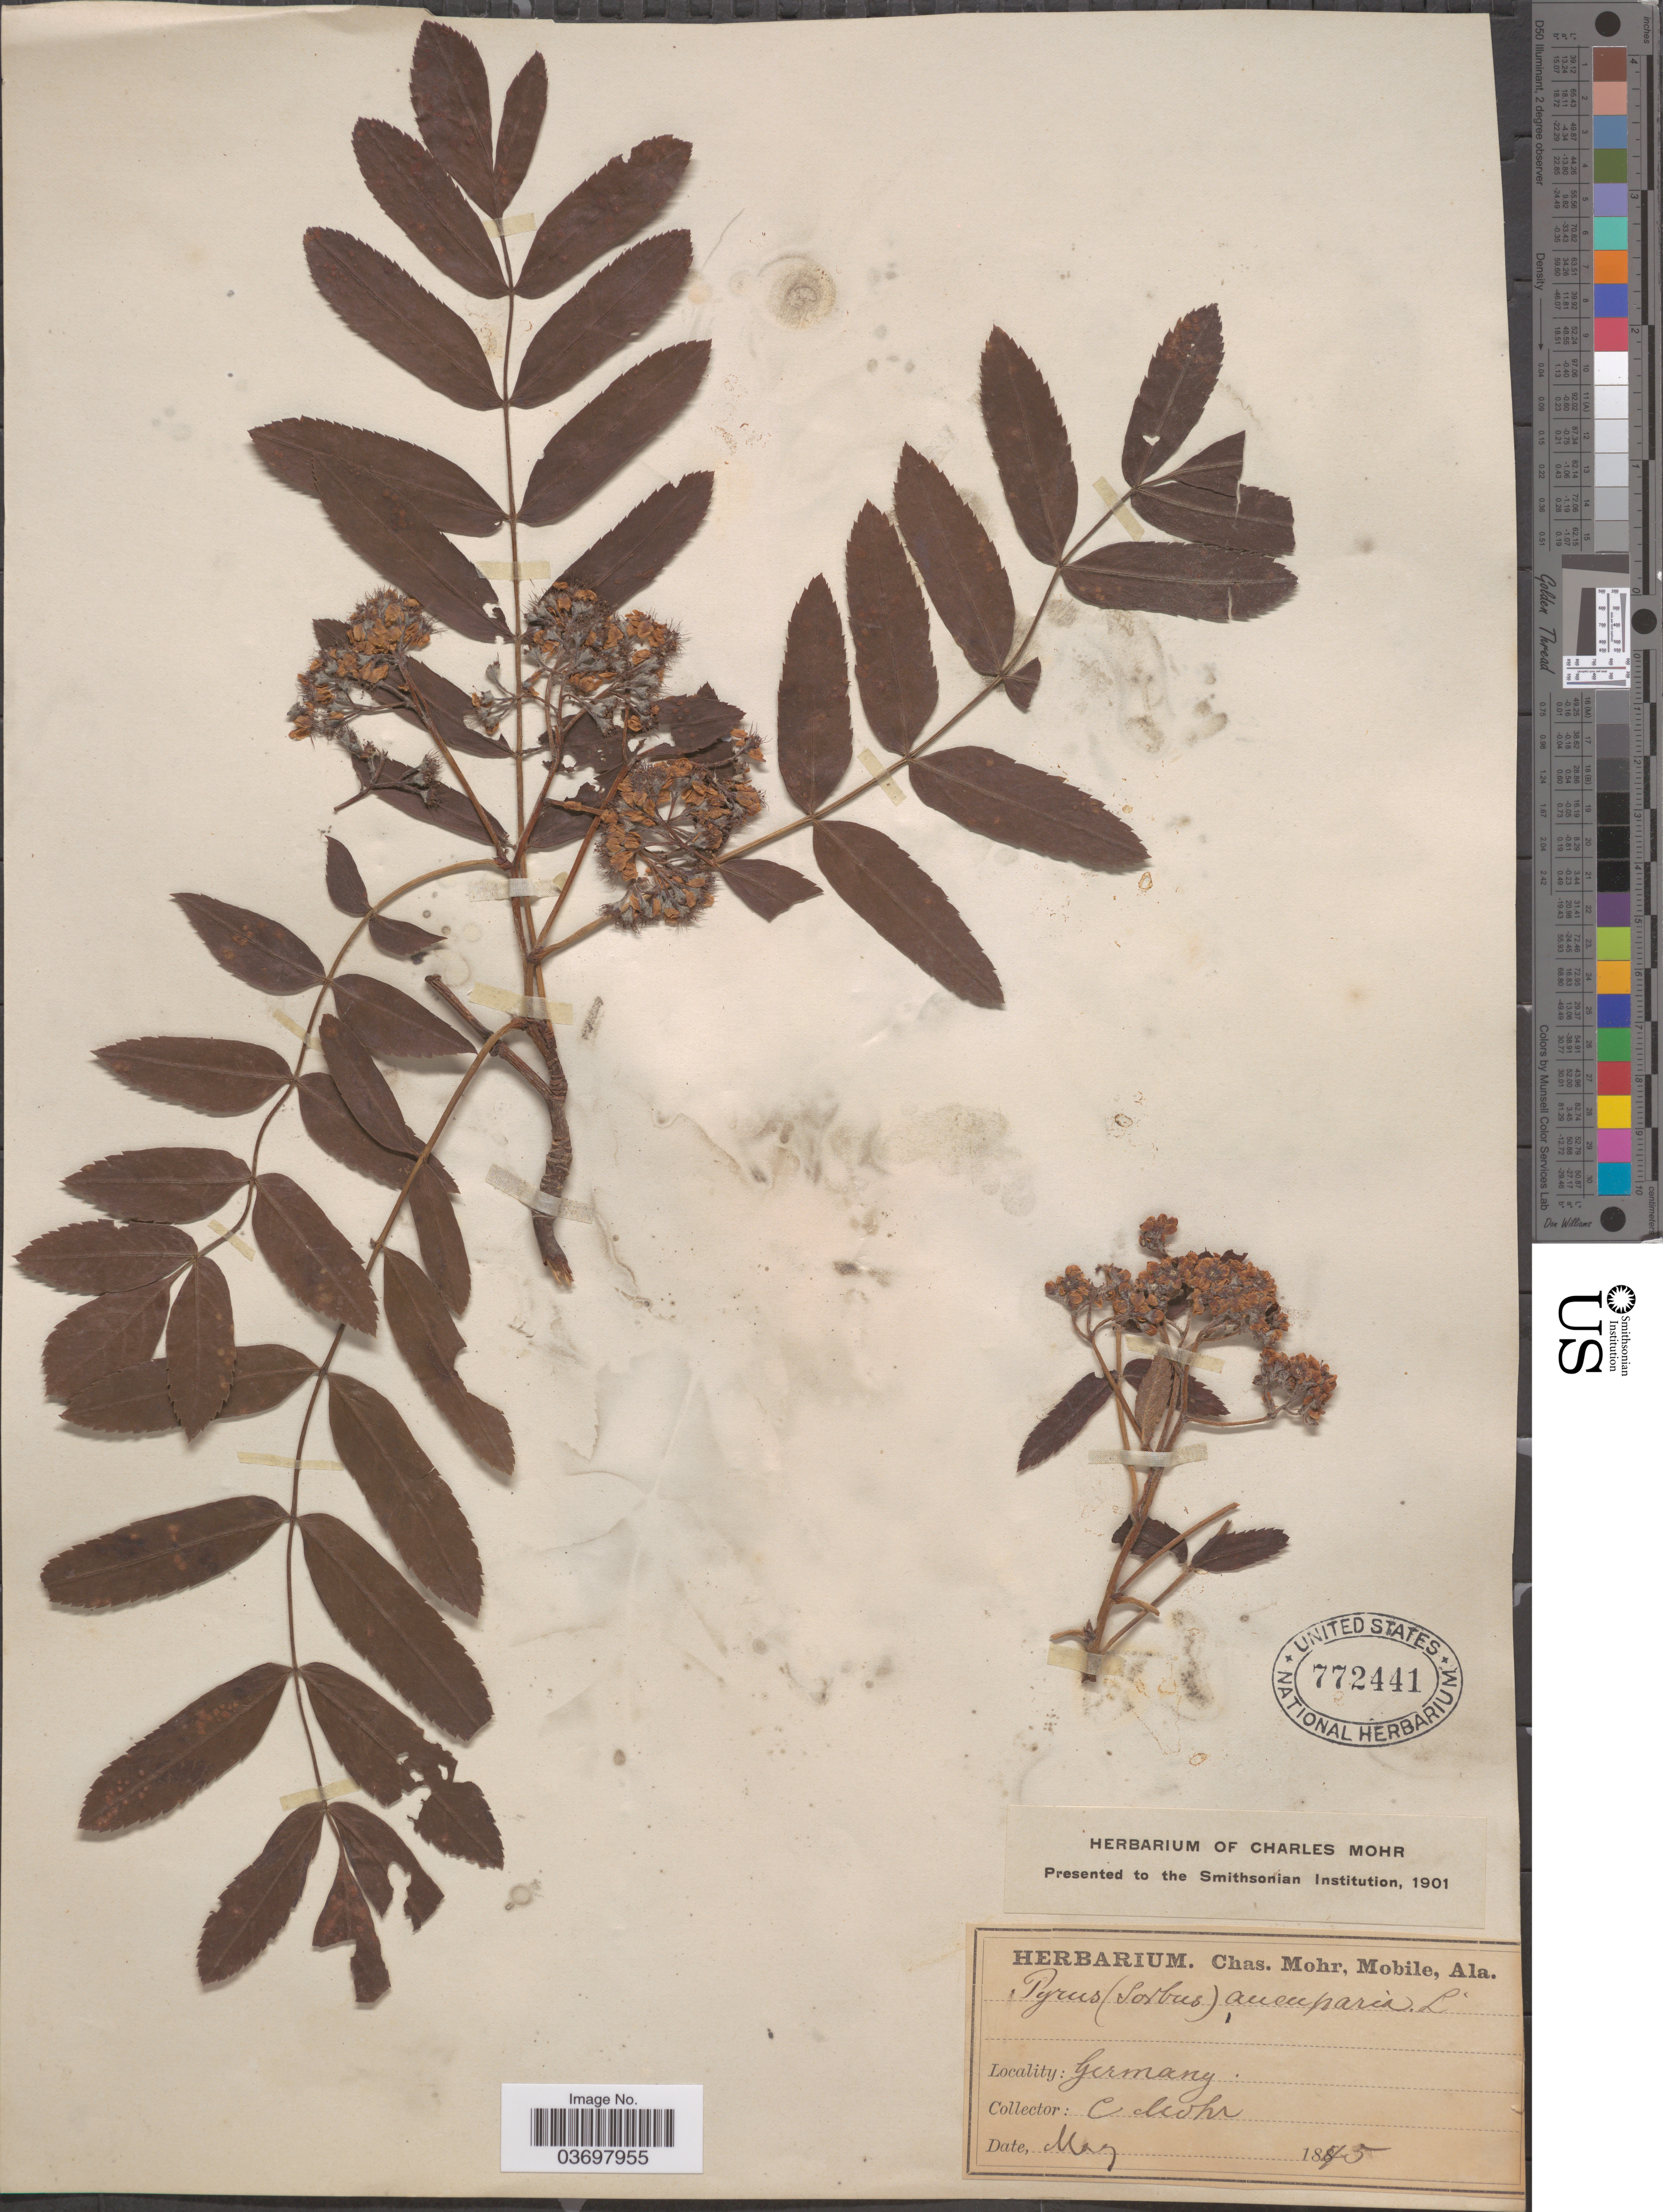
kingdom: Plantae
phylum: Tracheophyta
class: Magnoliopsida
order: Rosales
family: Rosaceae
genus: Sorbus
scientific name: Sorbus aucuparia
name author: L.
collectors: Mohr, C. T. (herbarium)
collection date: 1875-05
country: Germany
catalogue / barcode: US 772441